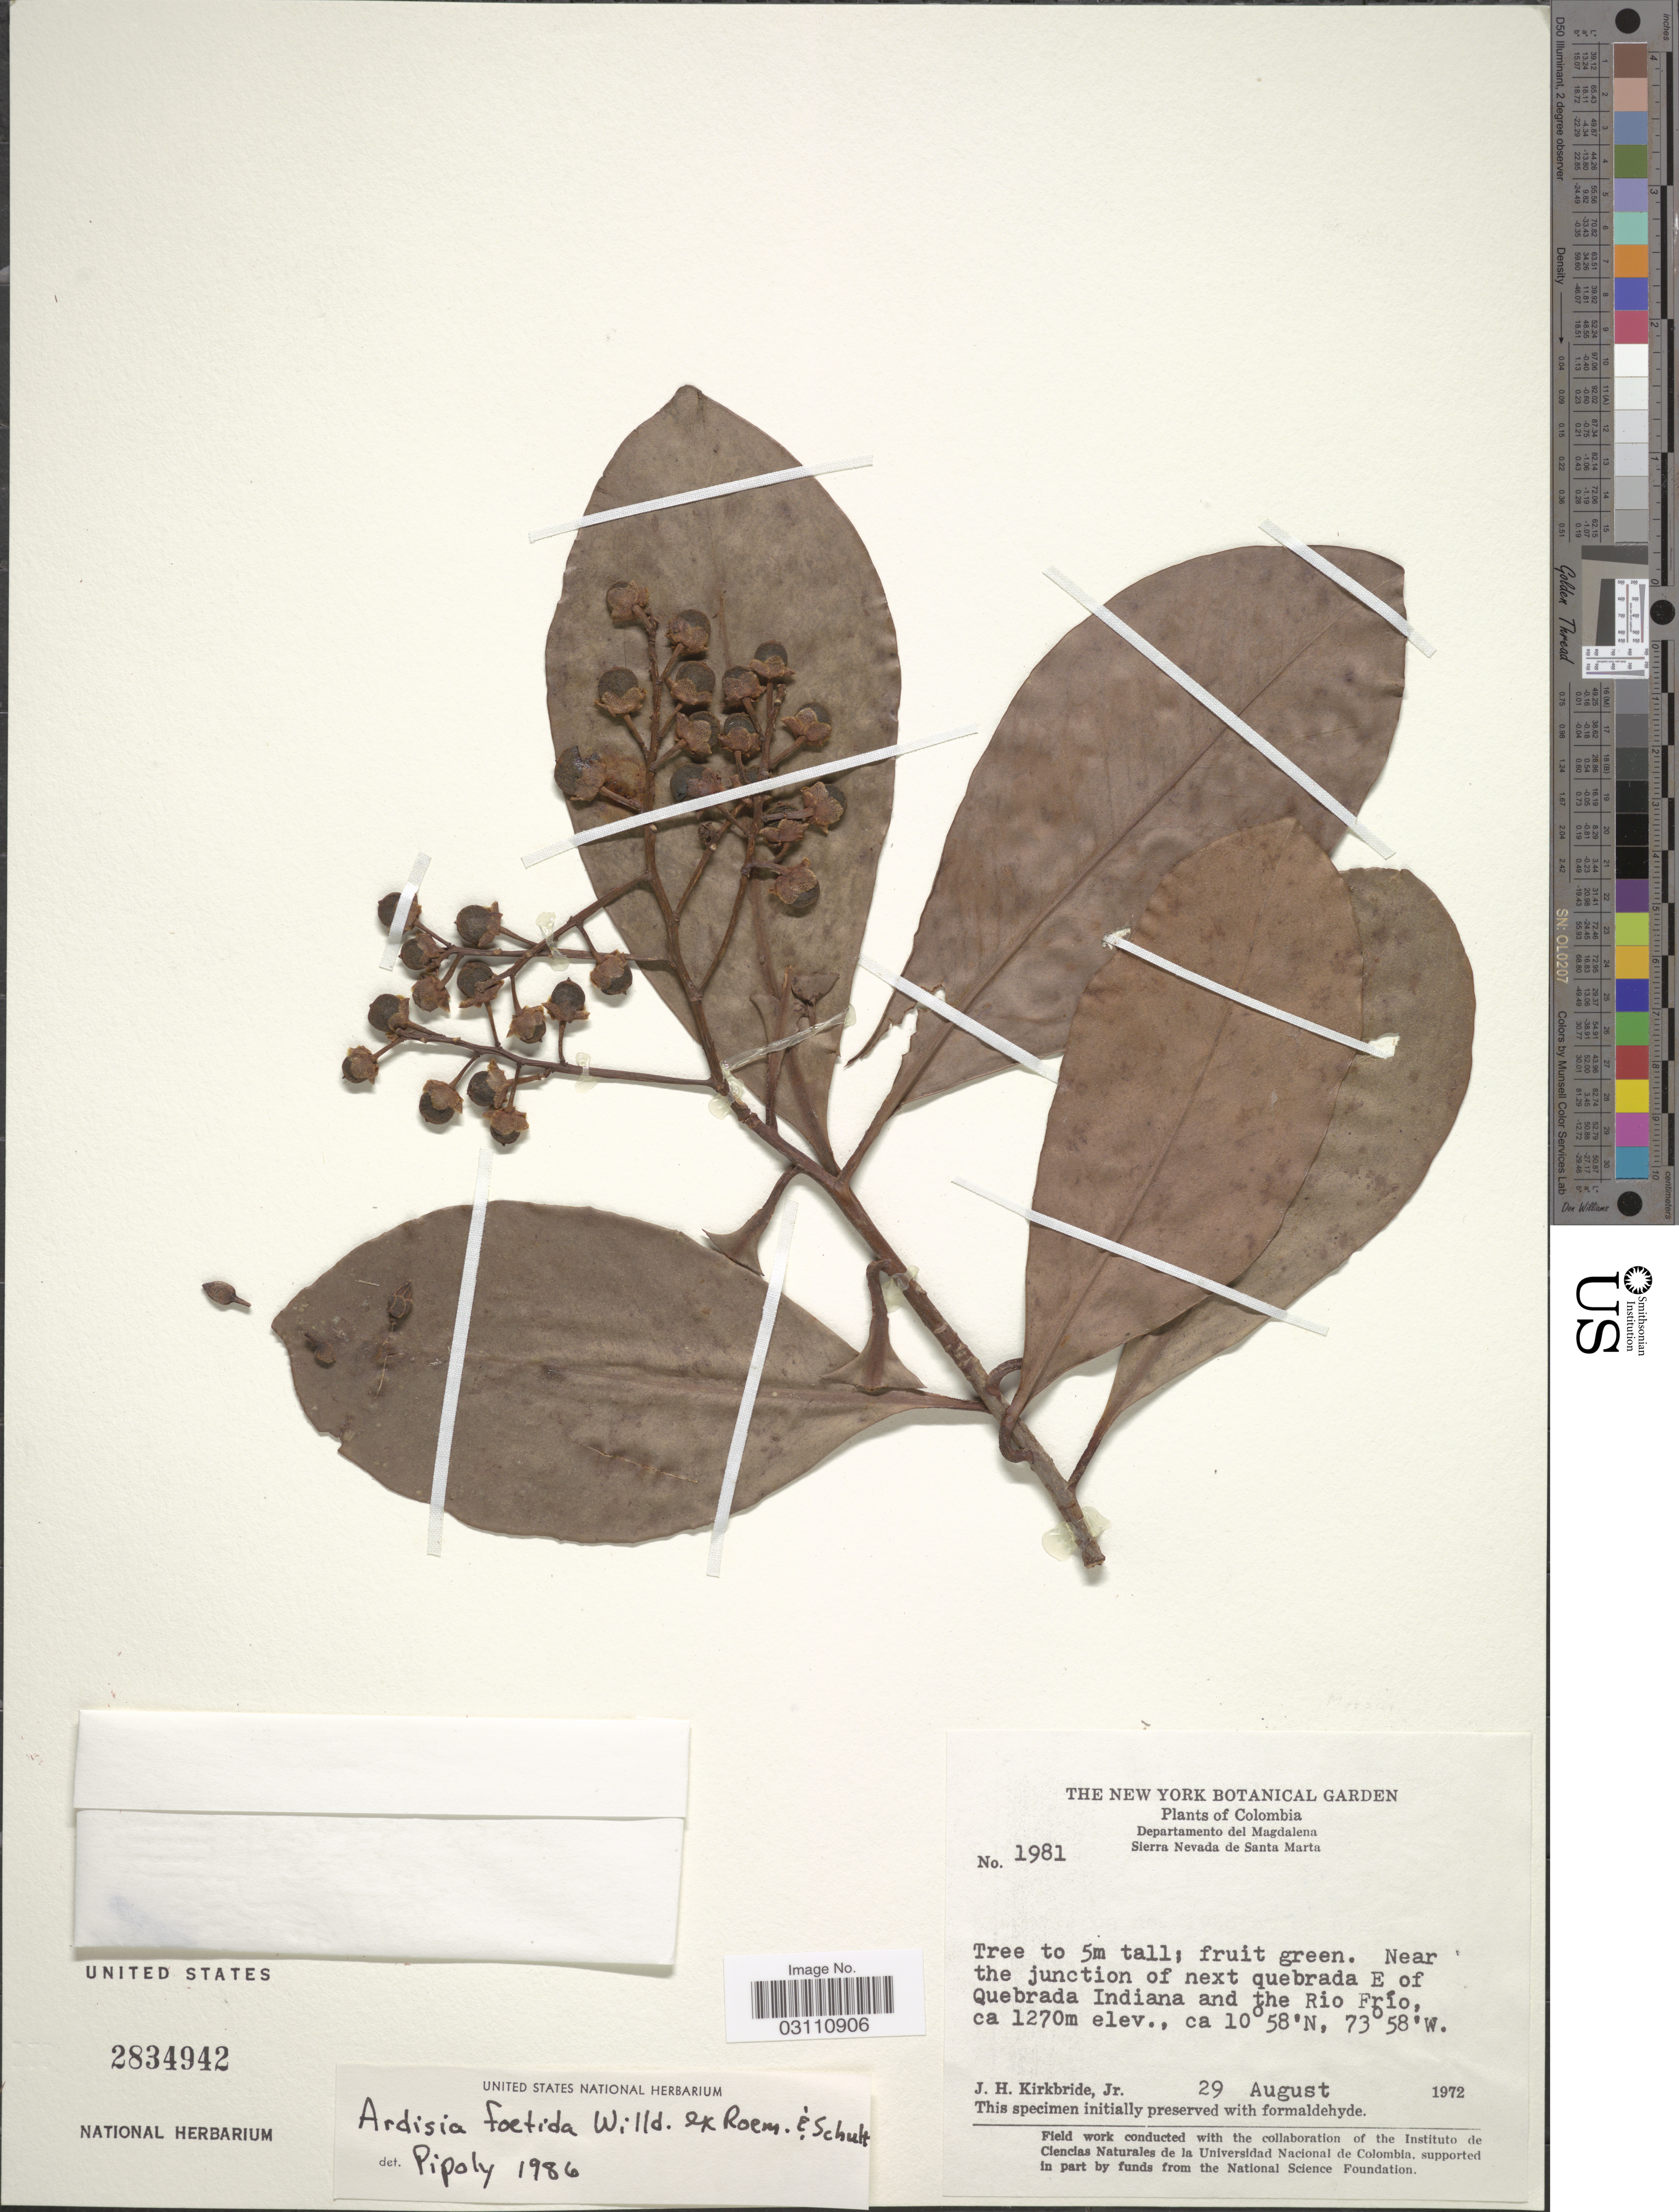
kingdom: Plantae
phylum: Tracheophyta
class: Magnoliopsida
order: Ericales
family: Primulaceae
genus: Ardisia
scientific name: Ardisia foetida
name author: Willd. ex Roem. & Schult.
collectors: J. H. Kirkbride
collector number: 1981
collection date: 1972-08-29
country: Colombia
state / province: Magdalena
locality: Departamento del Magdalena. Sierra Nevada de Santa Marta. Near the junction of next quebrada E of Quebrada Indiana and the Rio Frío.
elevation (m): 1270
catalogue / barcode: US 2834942